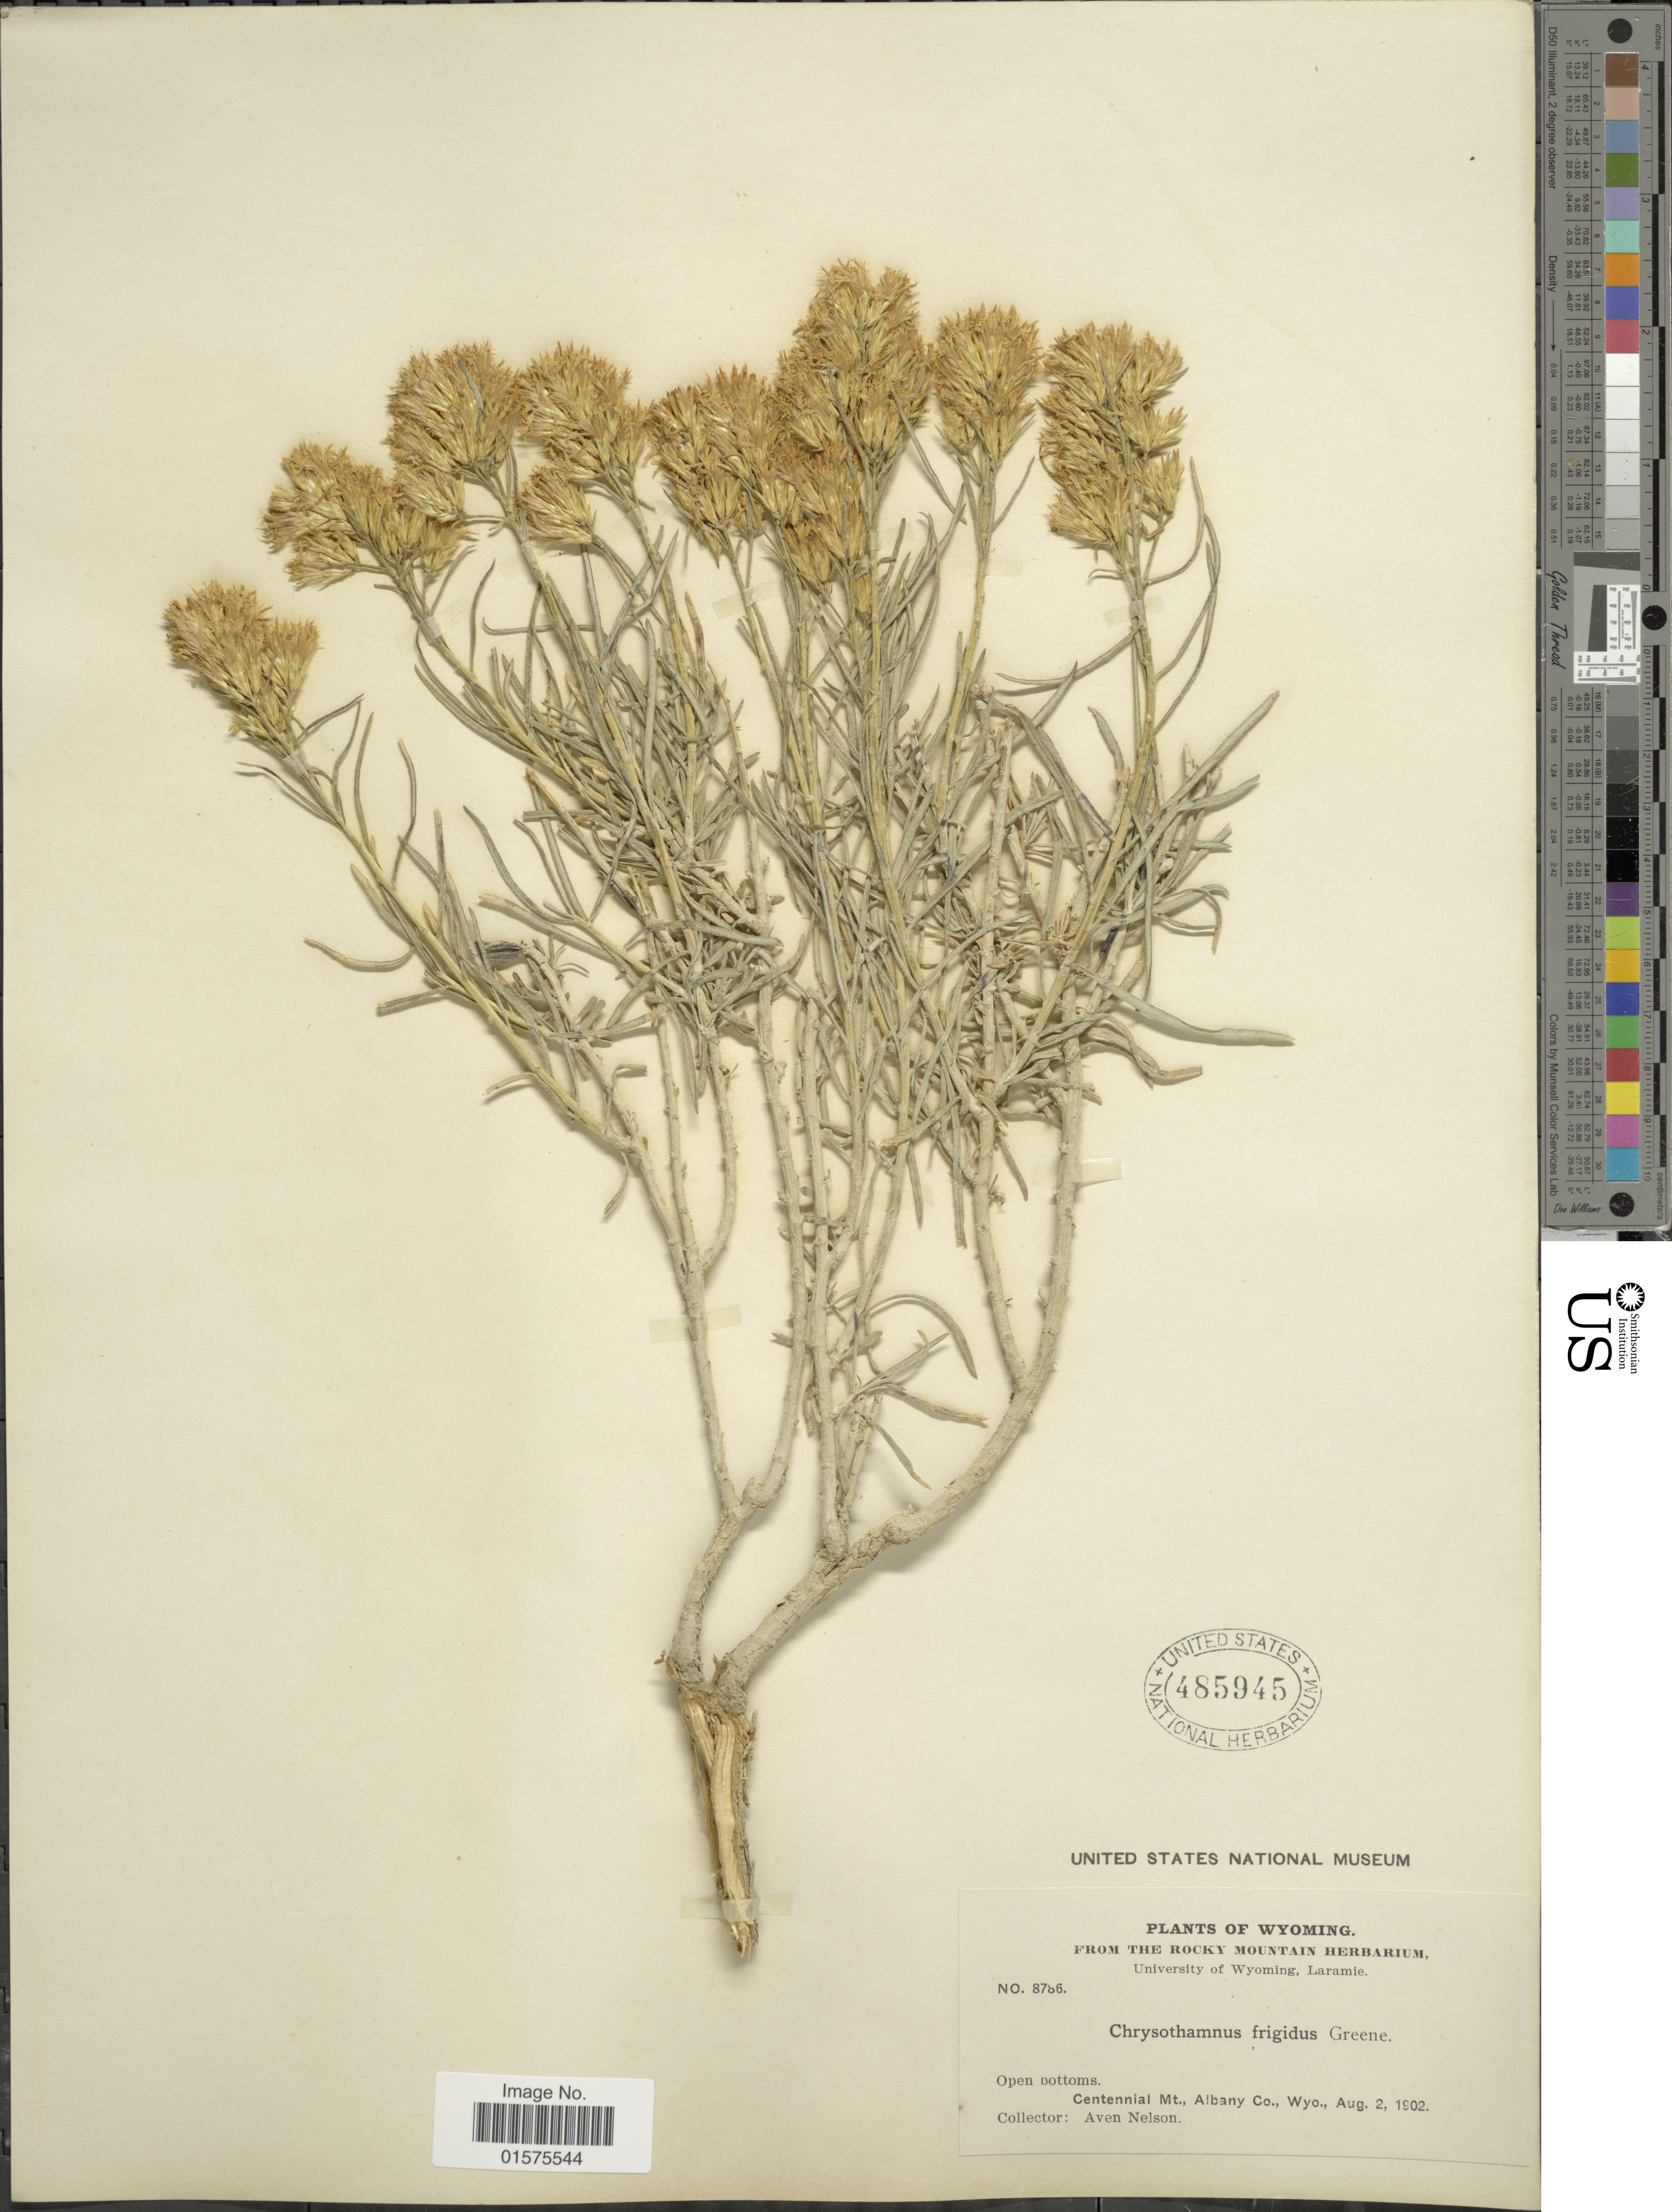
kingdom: Plantae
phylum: Tracheophyta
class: Magnoliopsida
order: Asterales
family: Asteraceae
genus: Ericameria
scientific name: Ericameria nauseosa var. nauseosa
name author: (Pall. ex Pursh) G.L. Nesom & G.I. Baird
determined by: Urbatsch, Lowell E., Curator (LSU), Louisiana State University (UNITED STATES)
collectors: A. Nelson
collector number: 8786*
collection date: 1902-08-02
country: United States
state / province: Wyoming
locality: Centennial Mt., Albany Co.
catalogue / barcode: US 485945